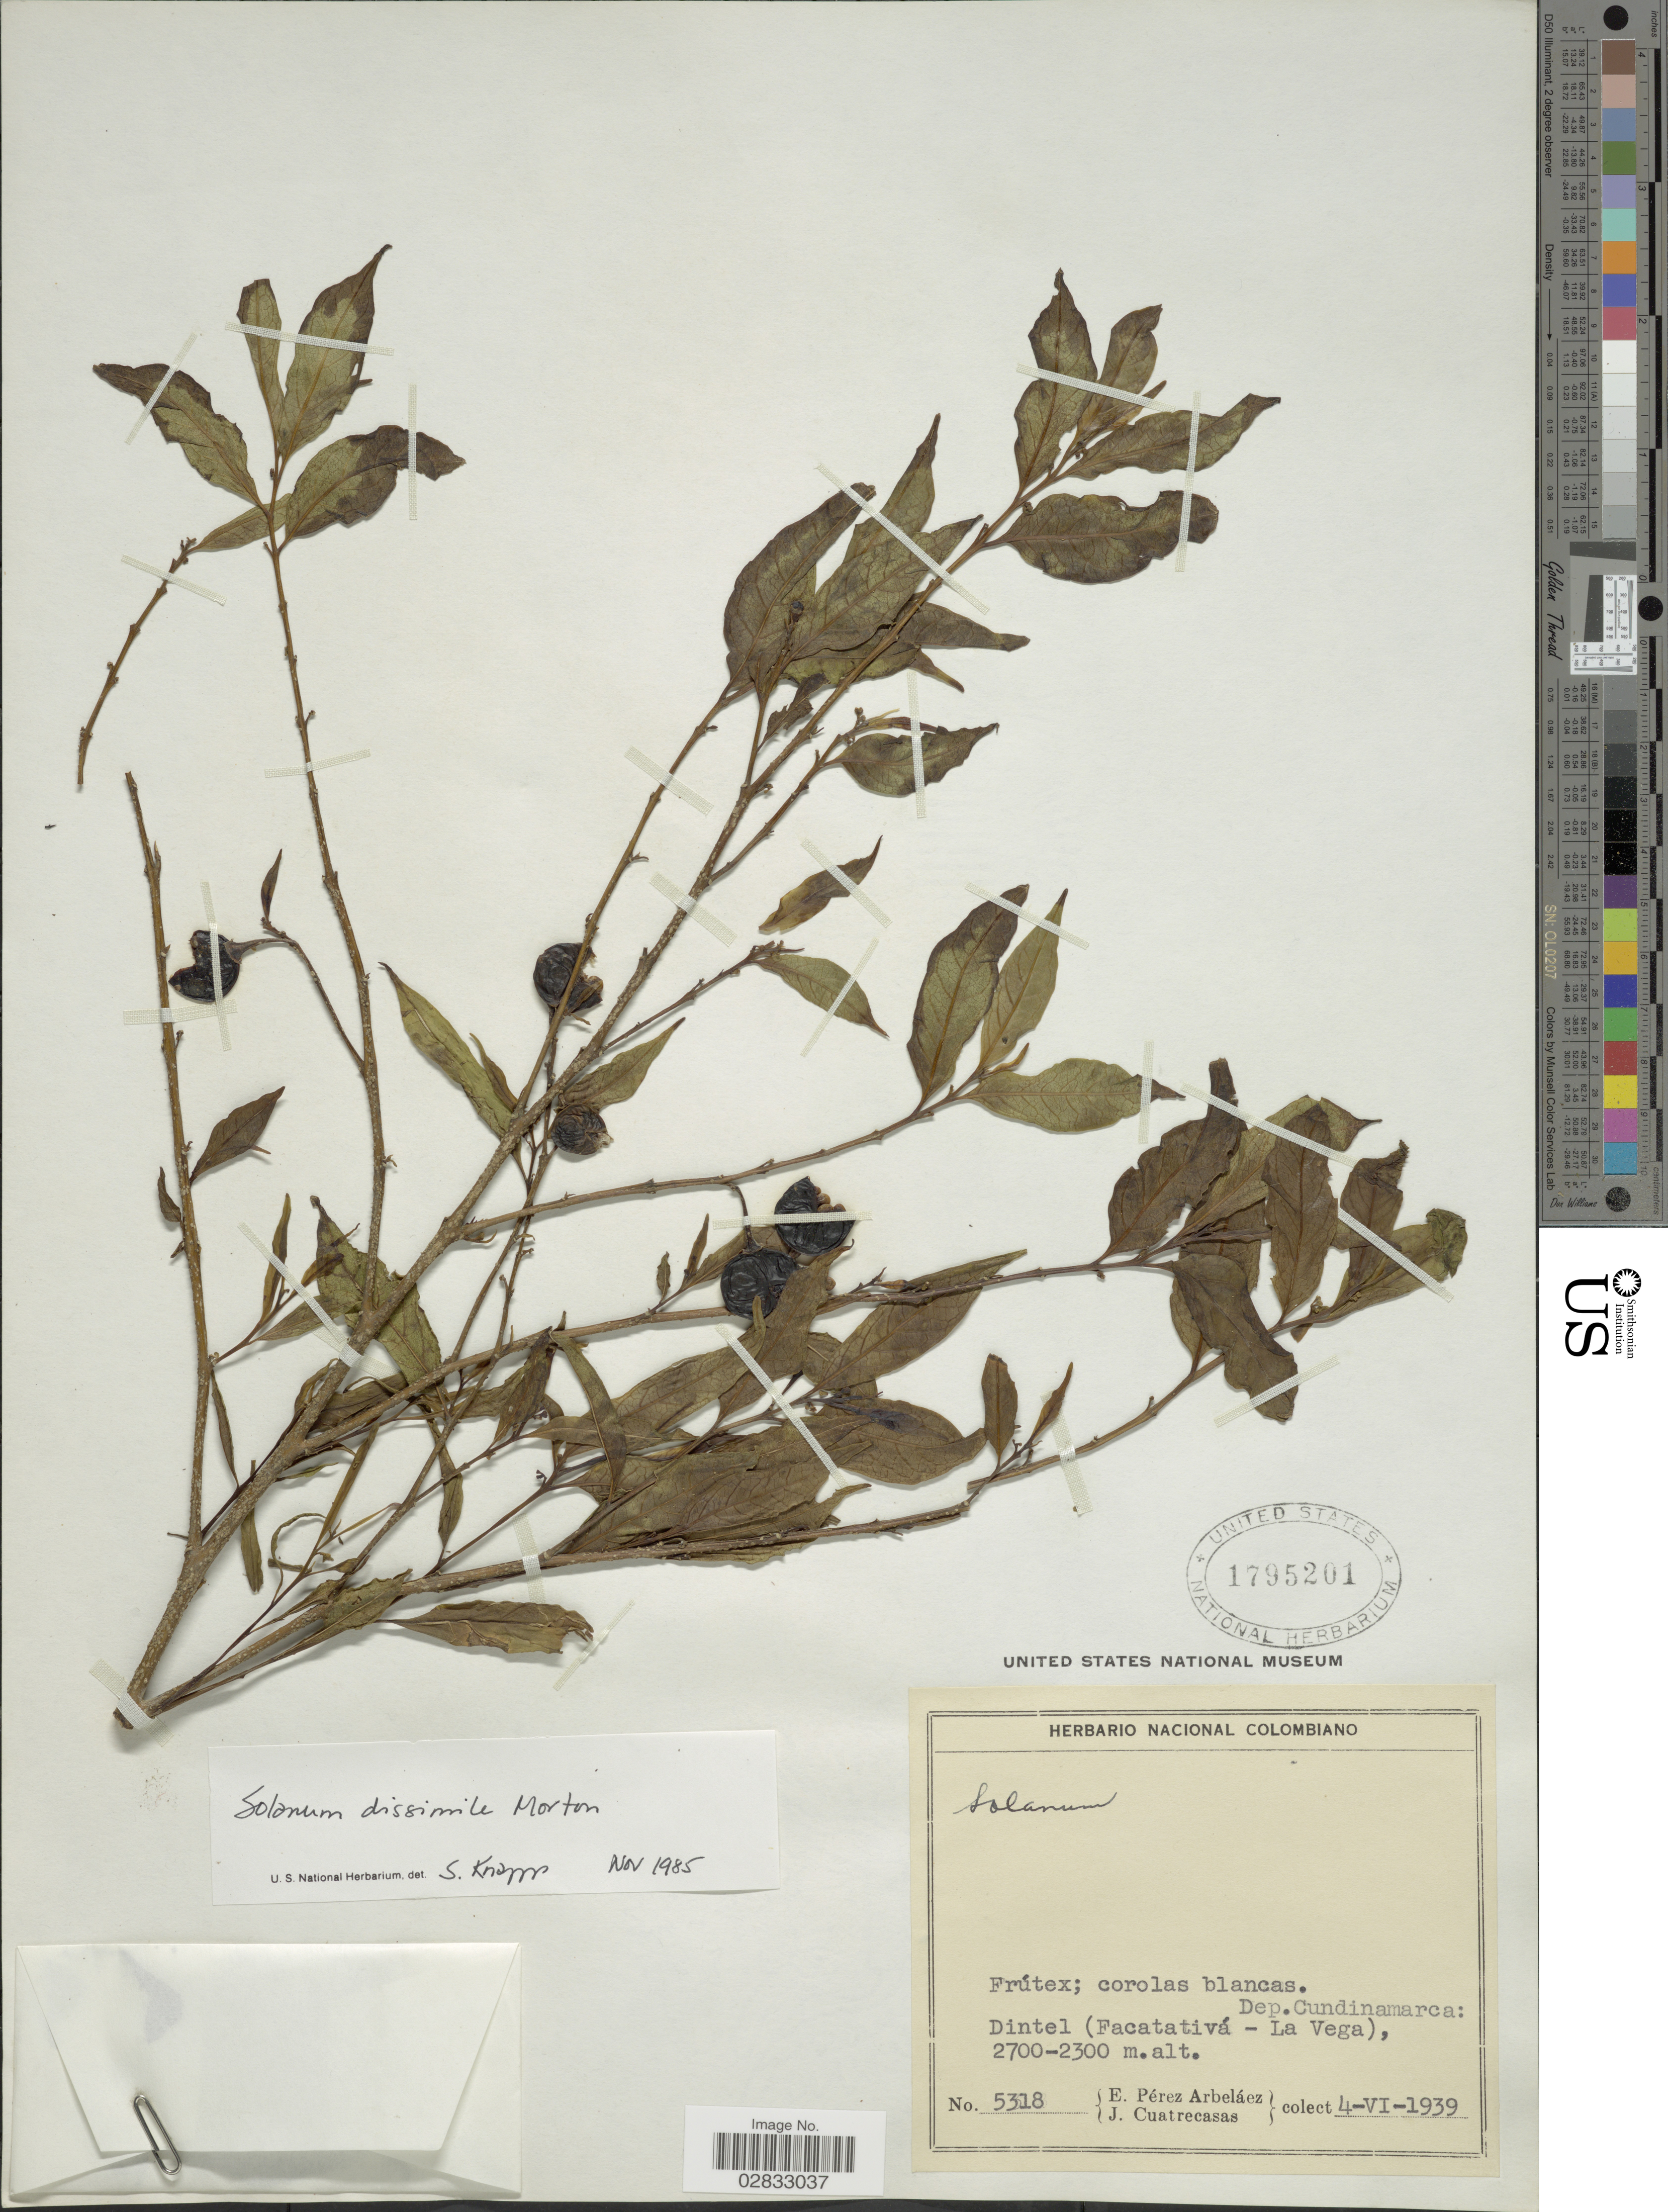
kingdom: Plantae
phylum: Tracheophyta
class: Magnoliopsida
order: Solanales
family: Solanaceae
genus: Solanum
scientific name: Solanum dissimile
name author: C.V. Morton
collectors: E. Pérez Arbeláez & J. Cuatrecasas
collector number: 5318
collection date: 1939-06-04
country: Colombia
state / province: Cundinamarca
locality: Dep. Cundinamarca: Dintel (Facatativá - La Vega).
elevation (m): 2300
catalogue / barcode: US 1795201